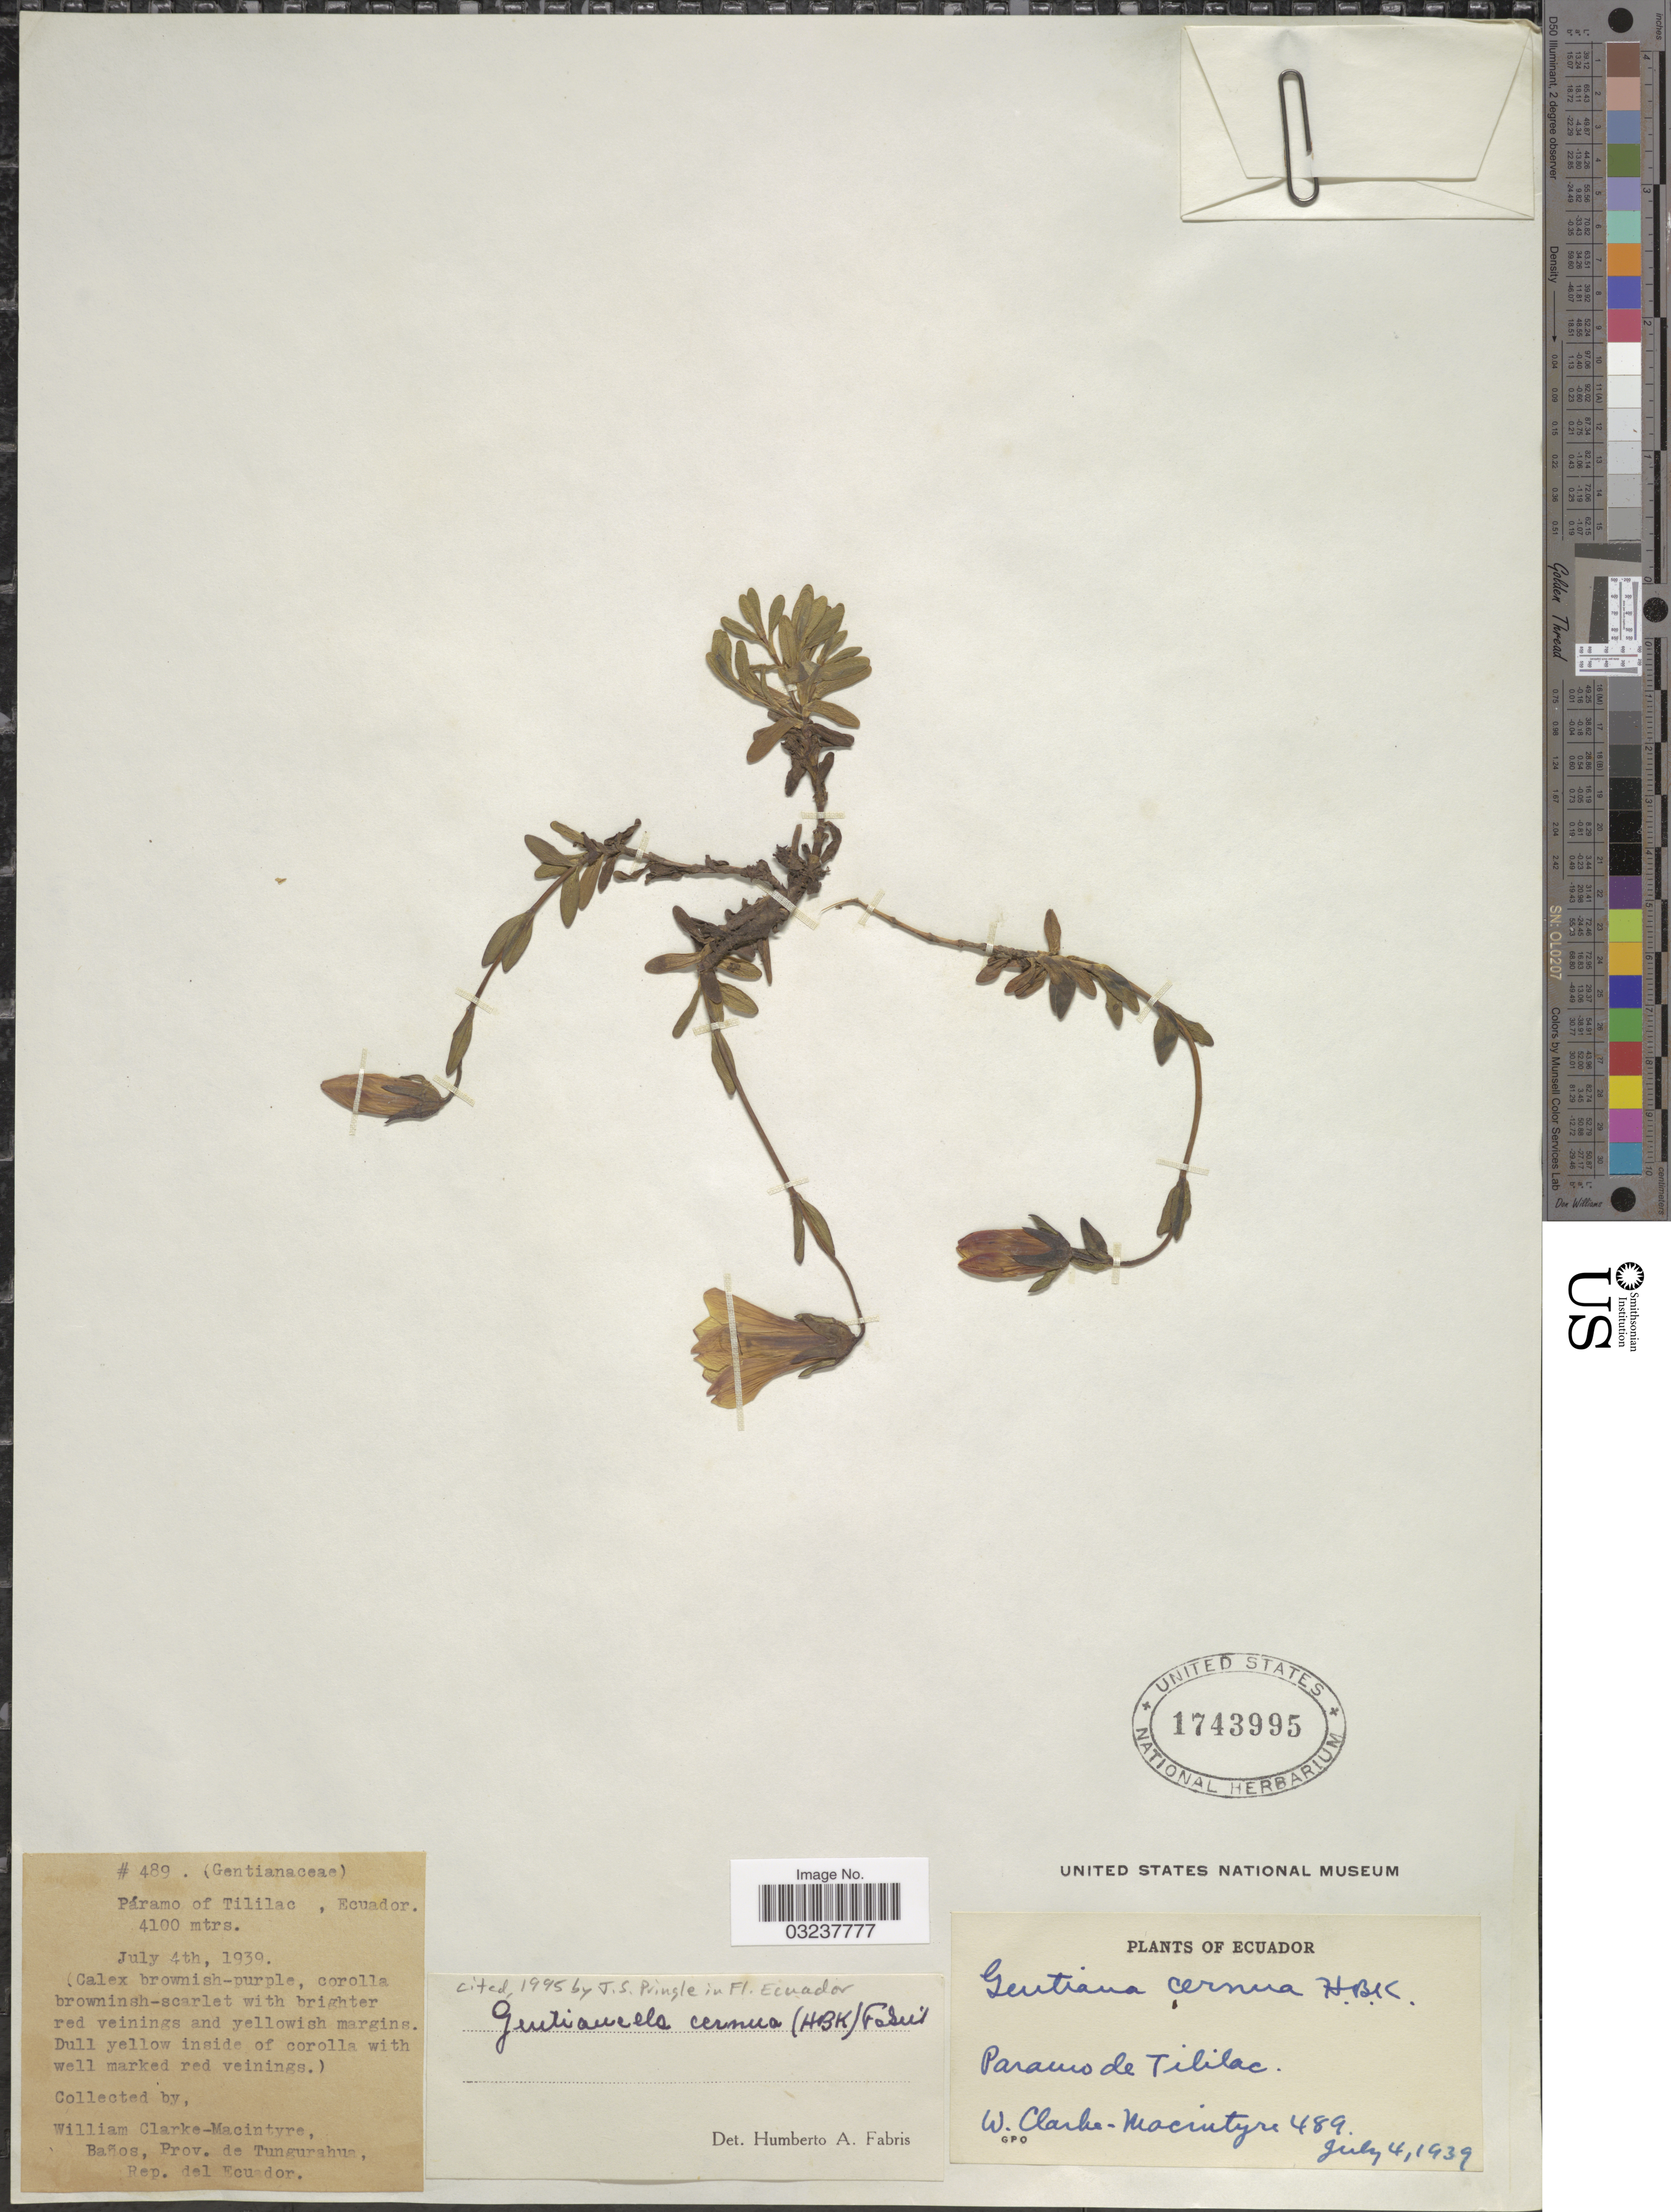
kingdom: Plantae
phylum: Tracheophyta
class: Magnoliopsida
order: Gentianales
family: Gentianaceae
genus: Gentianella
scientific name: Gentianella cernua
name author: (Kunth) Fabris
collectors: W. Clarke-Macintyre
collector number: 489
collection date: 1939-07-04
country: Ecuador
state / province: Tungurahua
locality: Páramo of Tililac, Baños.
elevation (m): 4100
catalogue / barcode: US 1743995